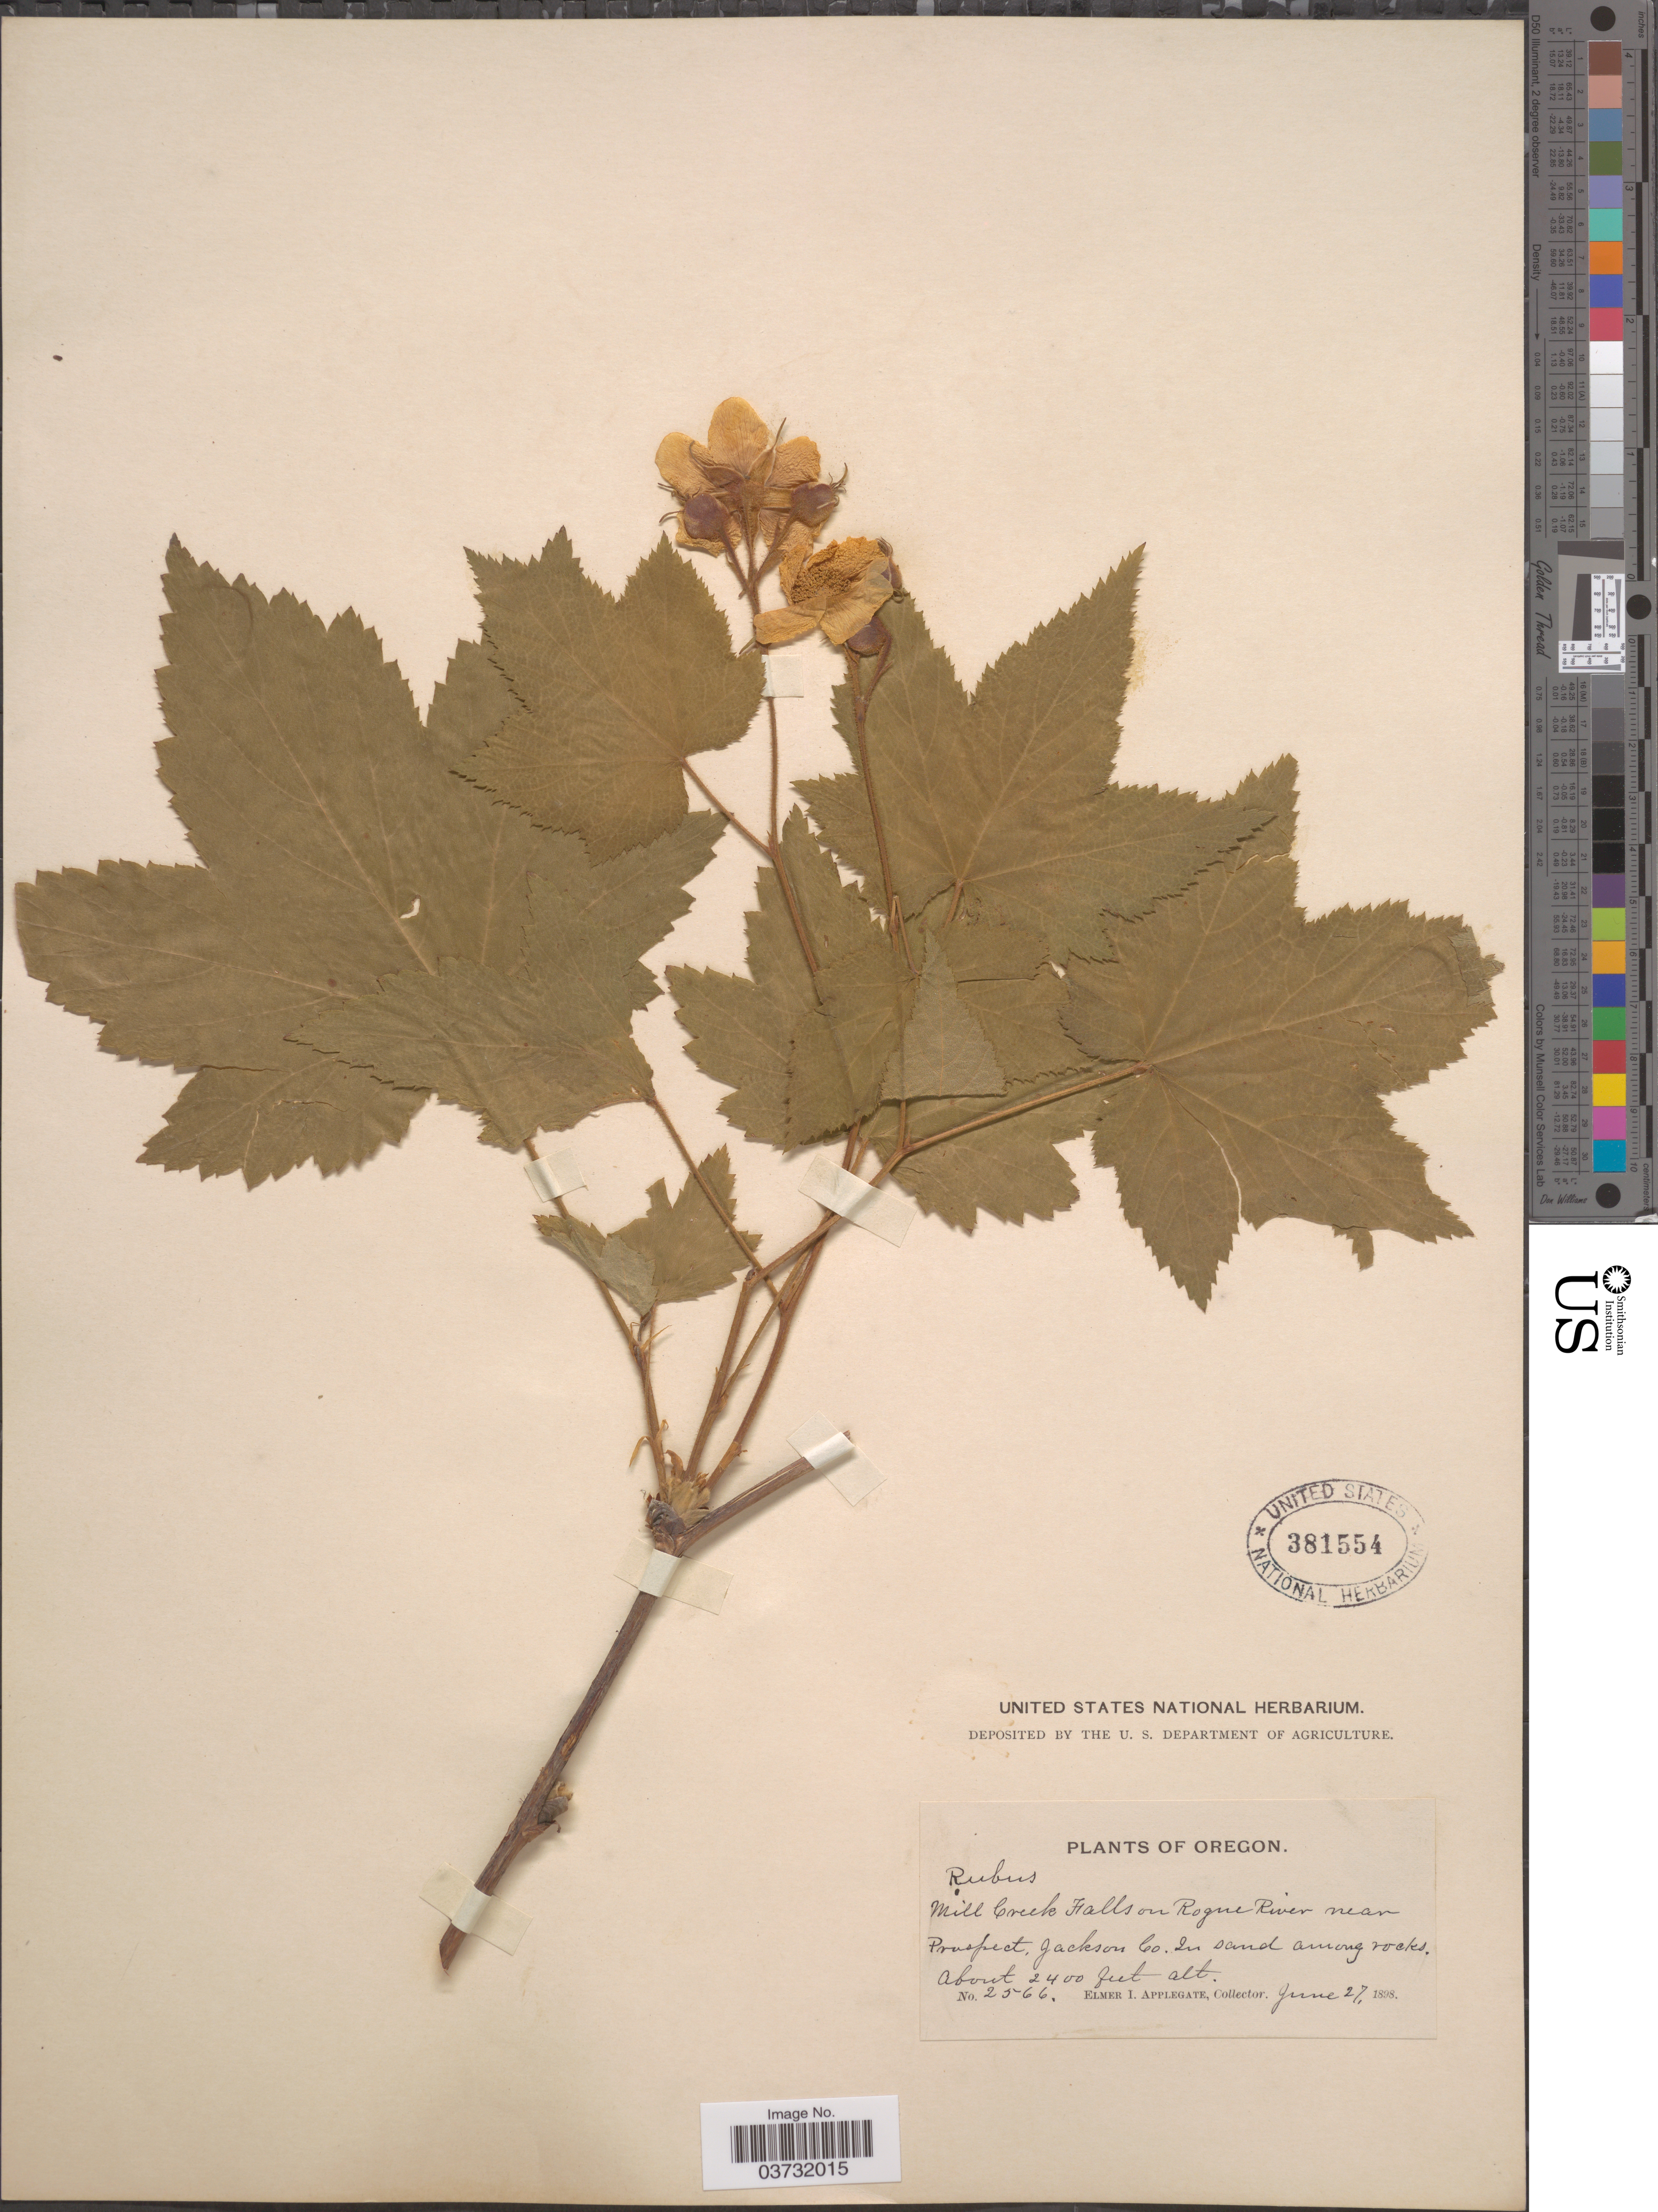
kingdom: Plantae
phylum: Tracheophyta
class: Magnoliopsida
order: Rosales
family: Rosaceae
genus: Rubus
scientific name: Rubus parviflorus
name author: Nutt.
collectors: E. I. Applegate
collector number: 2566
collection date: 1898-06-27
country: United States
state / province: Oregon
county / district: Jackson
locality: Mill Creek Falls on Rogue River near Prospect, Jackson Co.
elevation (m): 732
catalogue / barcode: US 381554